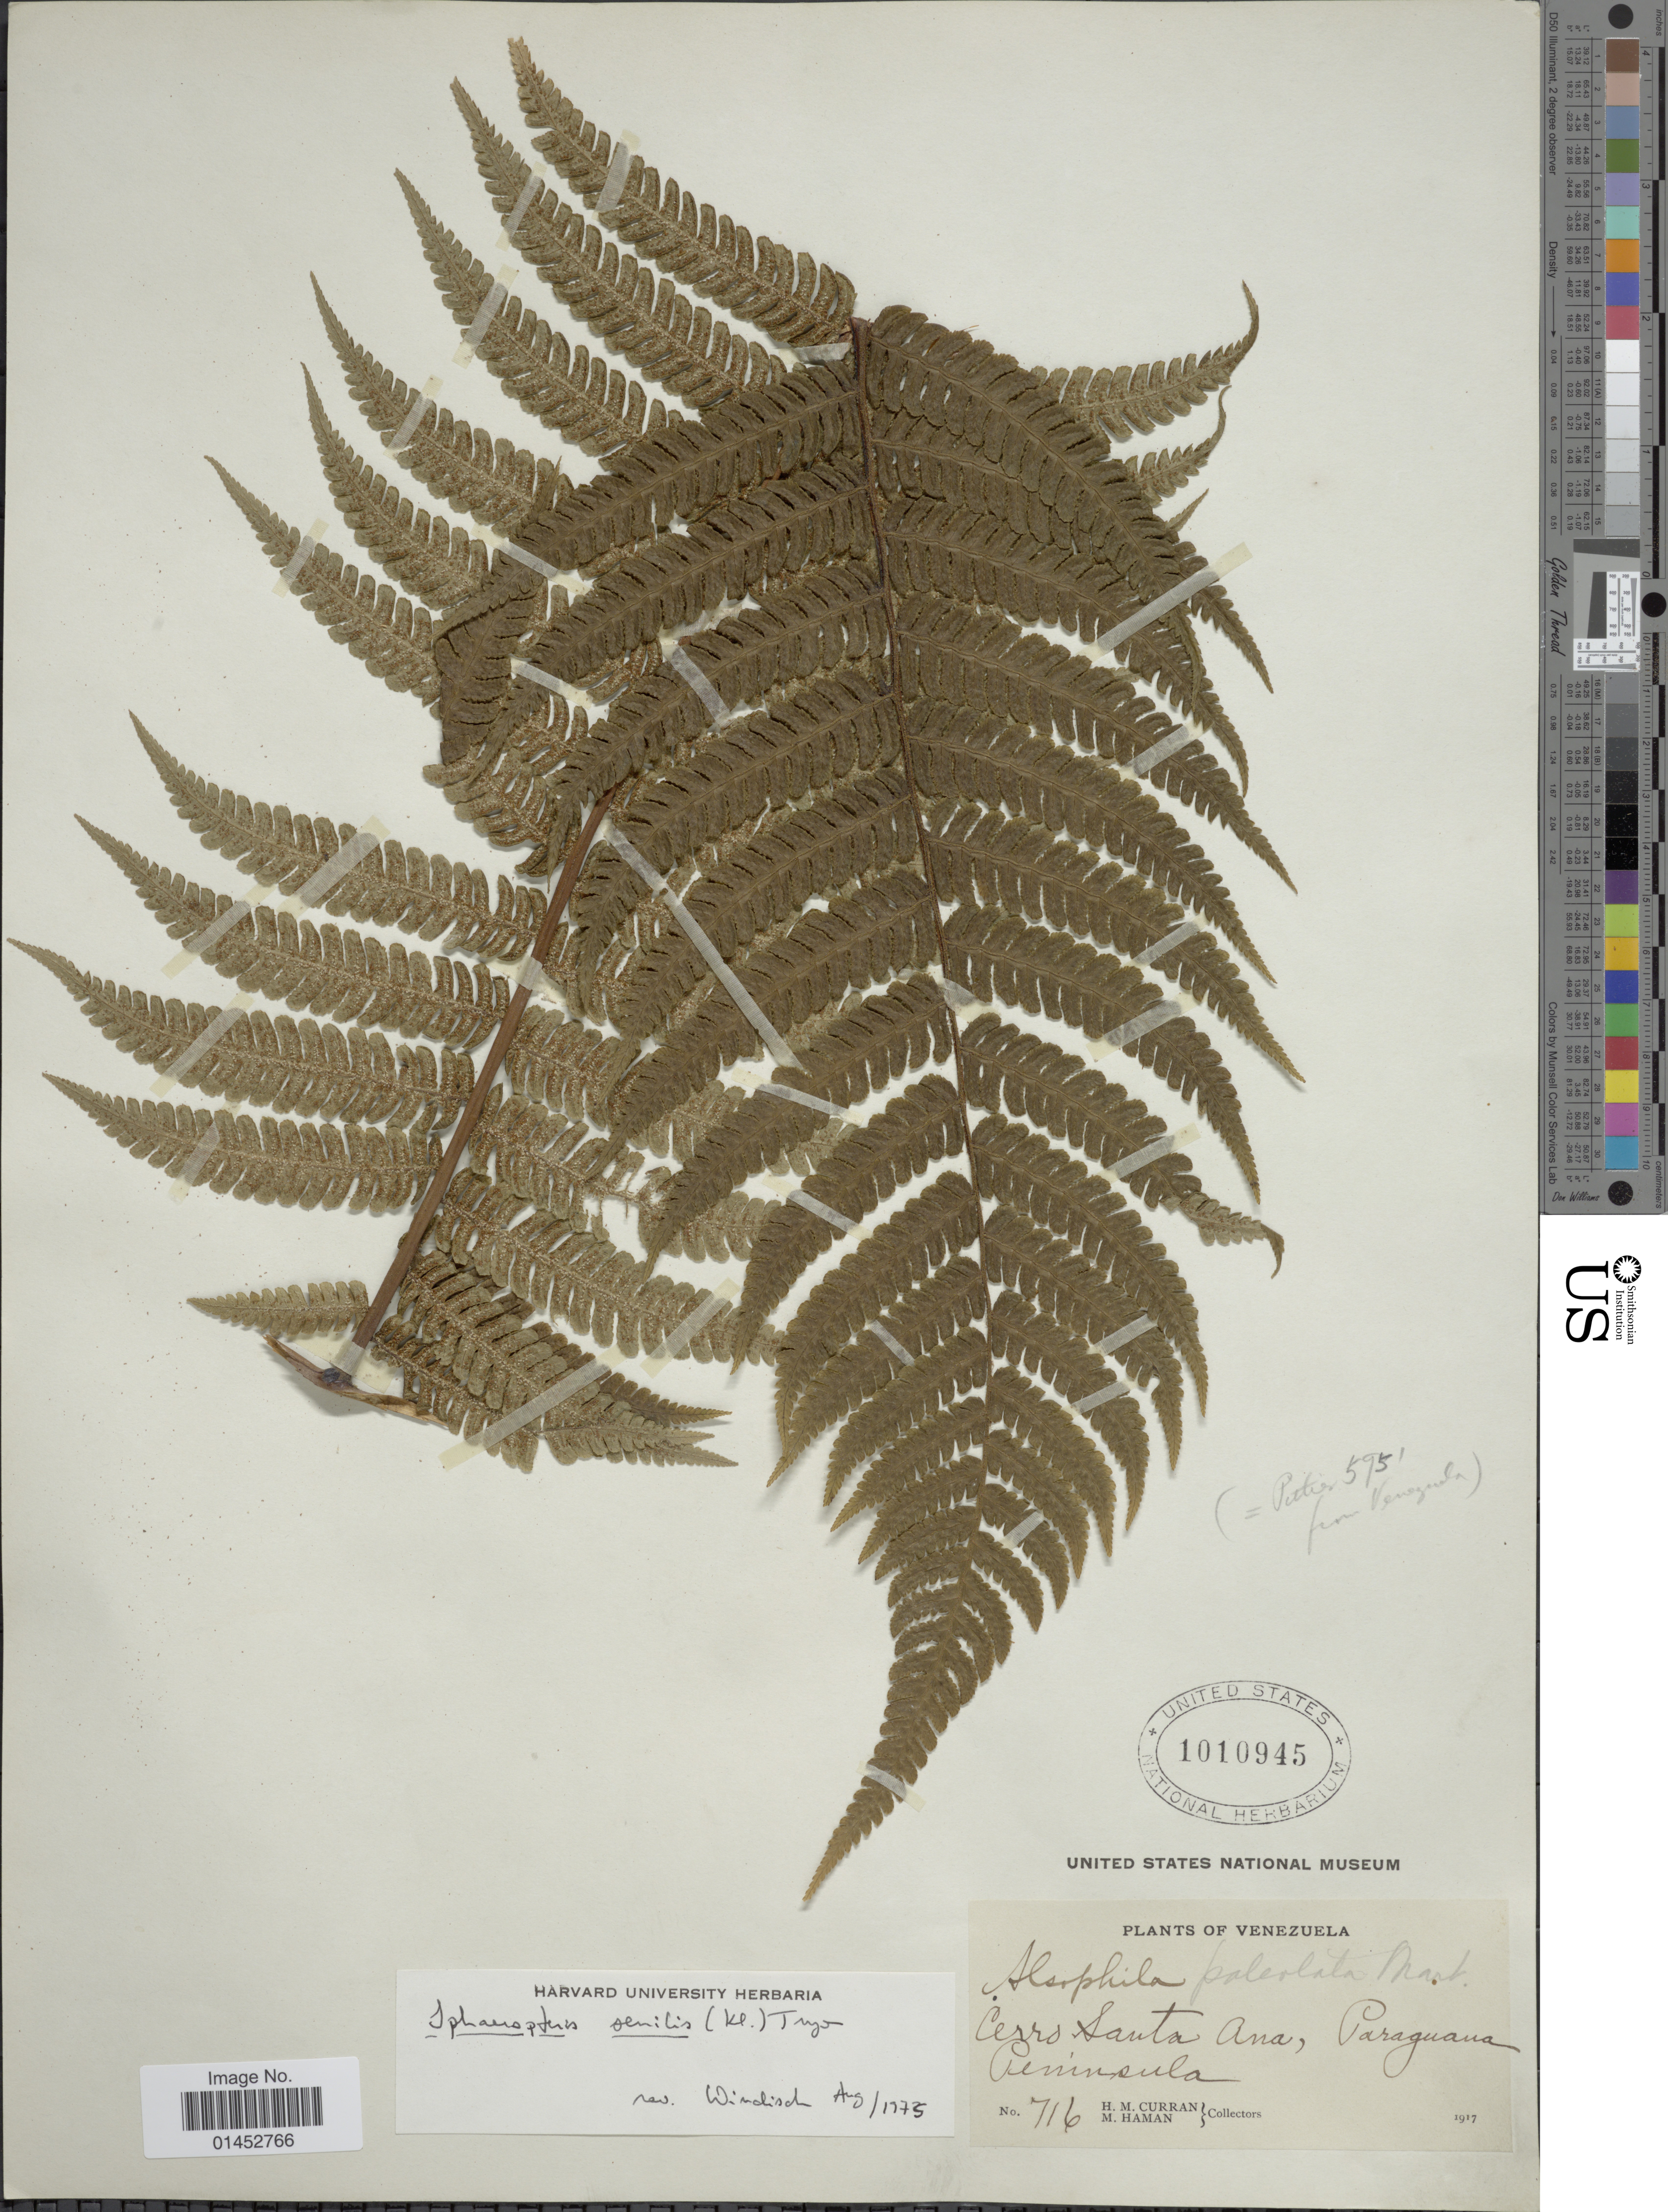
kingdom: Plantae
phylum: Tracheophyta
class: Polypodiopsida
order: Cyatheales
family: Cyatheaceae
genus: Cyathea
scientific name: Cyathea senilis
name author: (Klotzsch) Domin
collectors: H. M. Curran & M. Haman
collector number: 716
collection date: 1917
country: Venezuela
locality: Cerro Santa Ana, paraguana Peninsula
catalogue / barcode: US 1010945